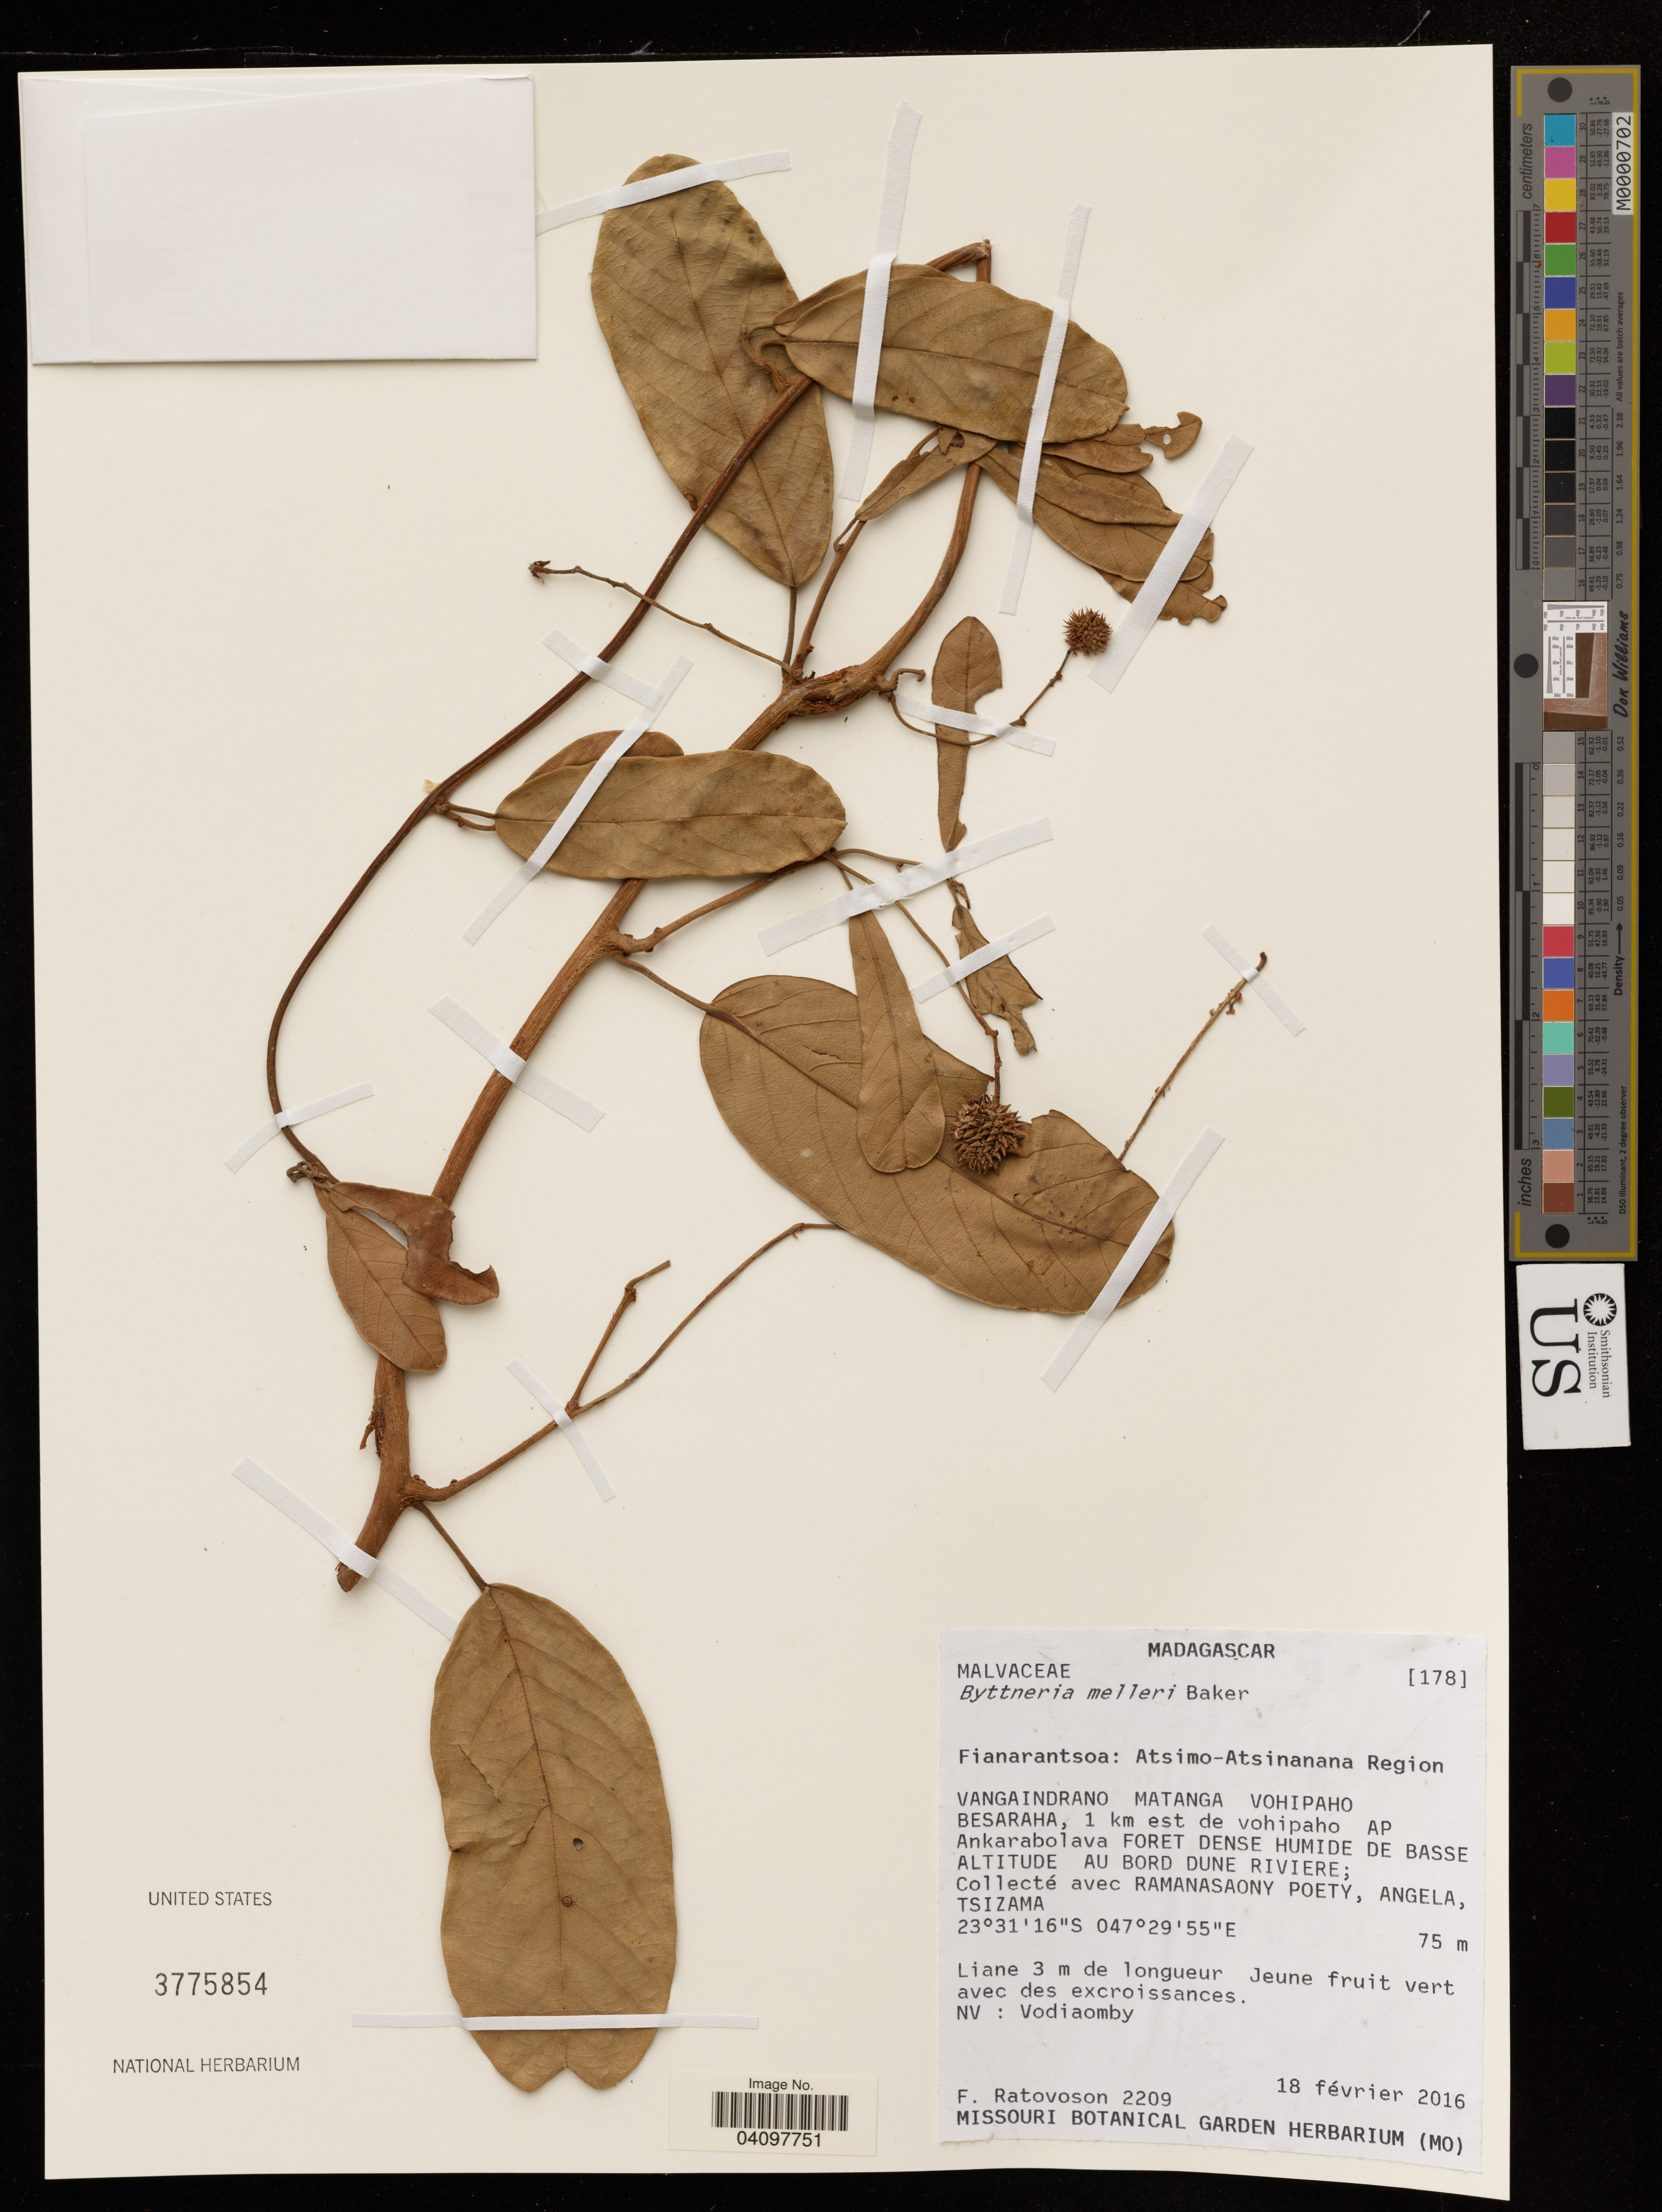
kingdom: Plantae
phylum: Tracheophyta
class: Magnoliopsida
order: Malvales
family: Malvaceae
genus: Byttneria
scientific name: Byttneria melleri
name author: Baker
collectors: F. Ratovoson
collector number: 2209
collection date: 2016-02-18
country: Madagascar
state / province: Atsimo-Andrefana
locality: VANGAINDRANO MATANGA AP 75 m Fianarantsoa: Atsimo-Atsinanana Region VOHIPAHO BESARAHA, 1 km est de vohipaho Ankarabolava.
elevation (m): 75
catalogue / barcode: US 3775854